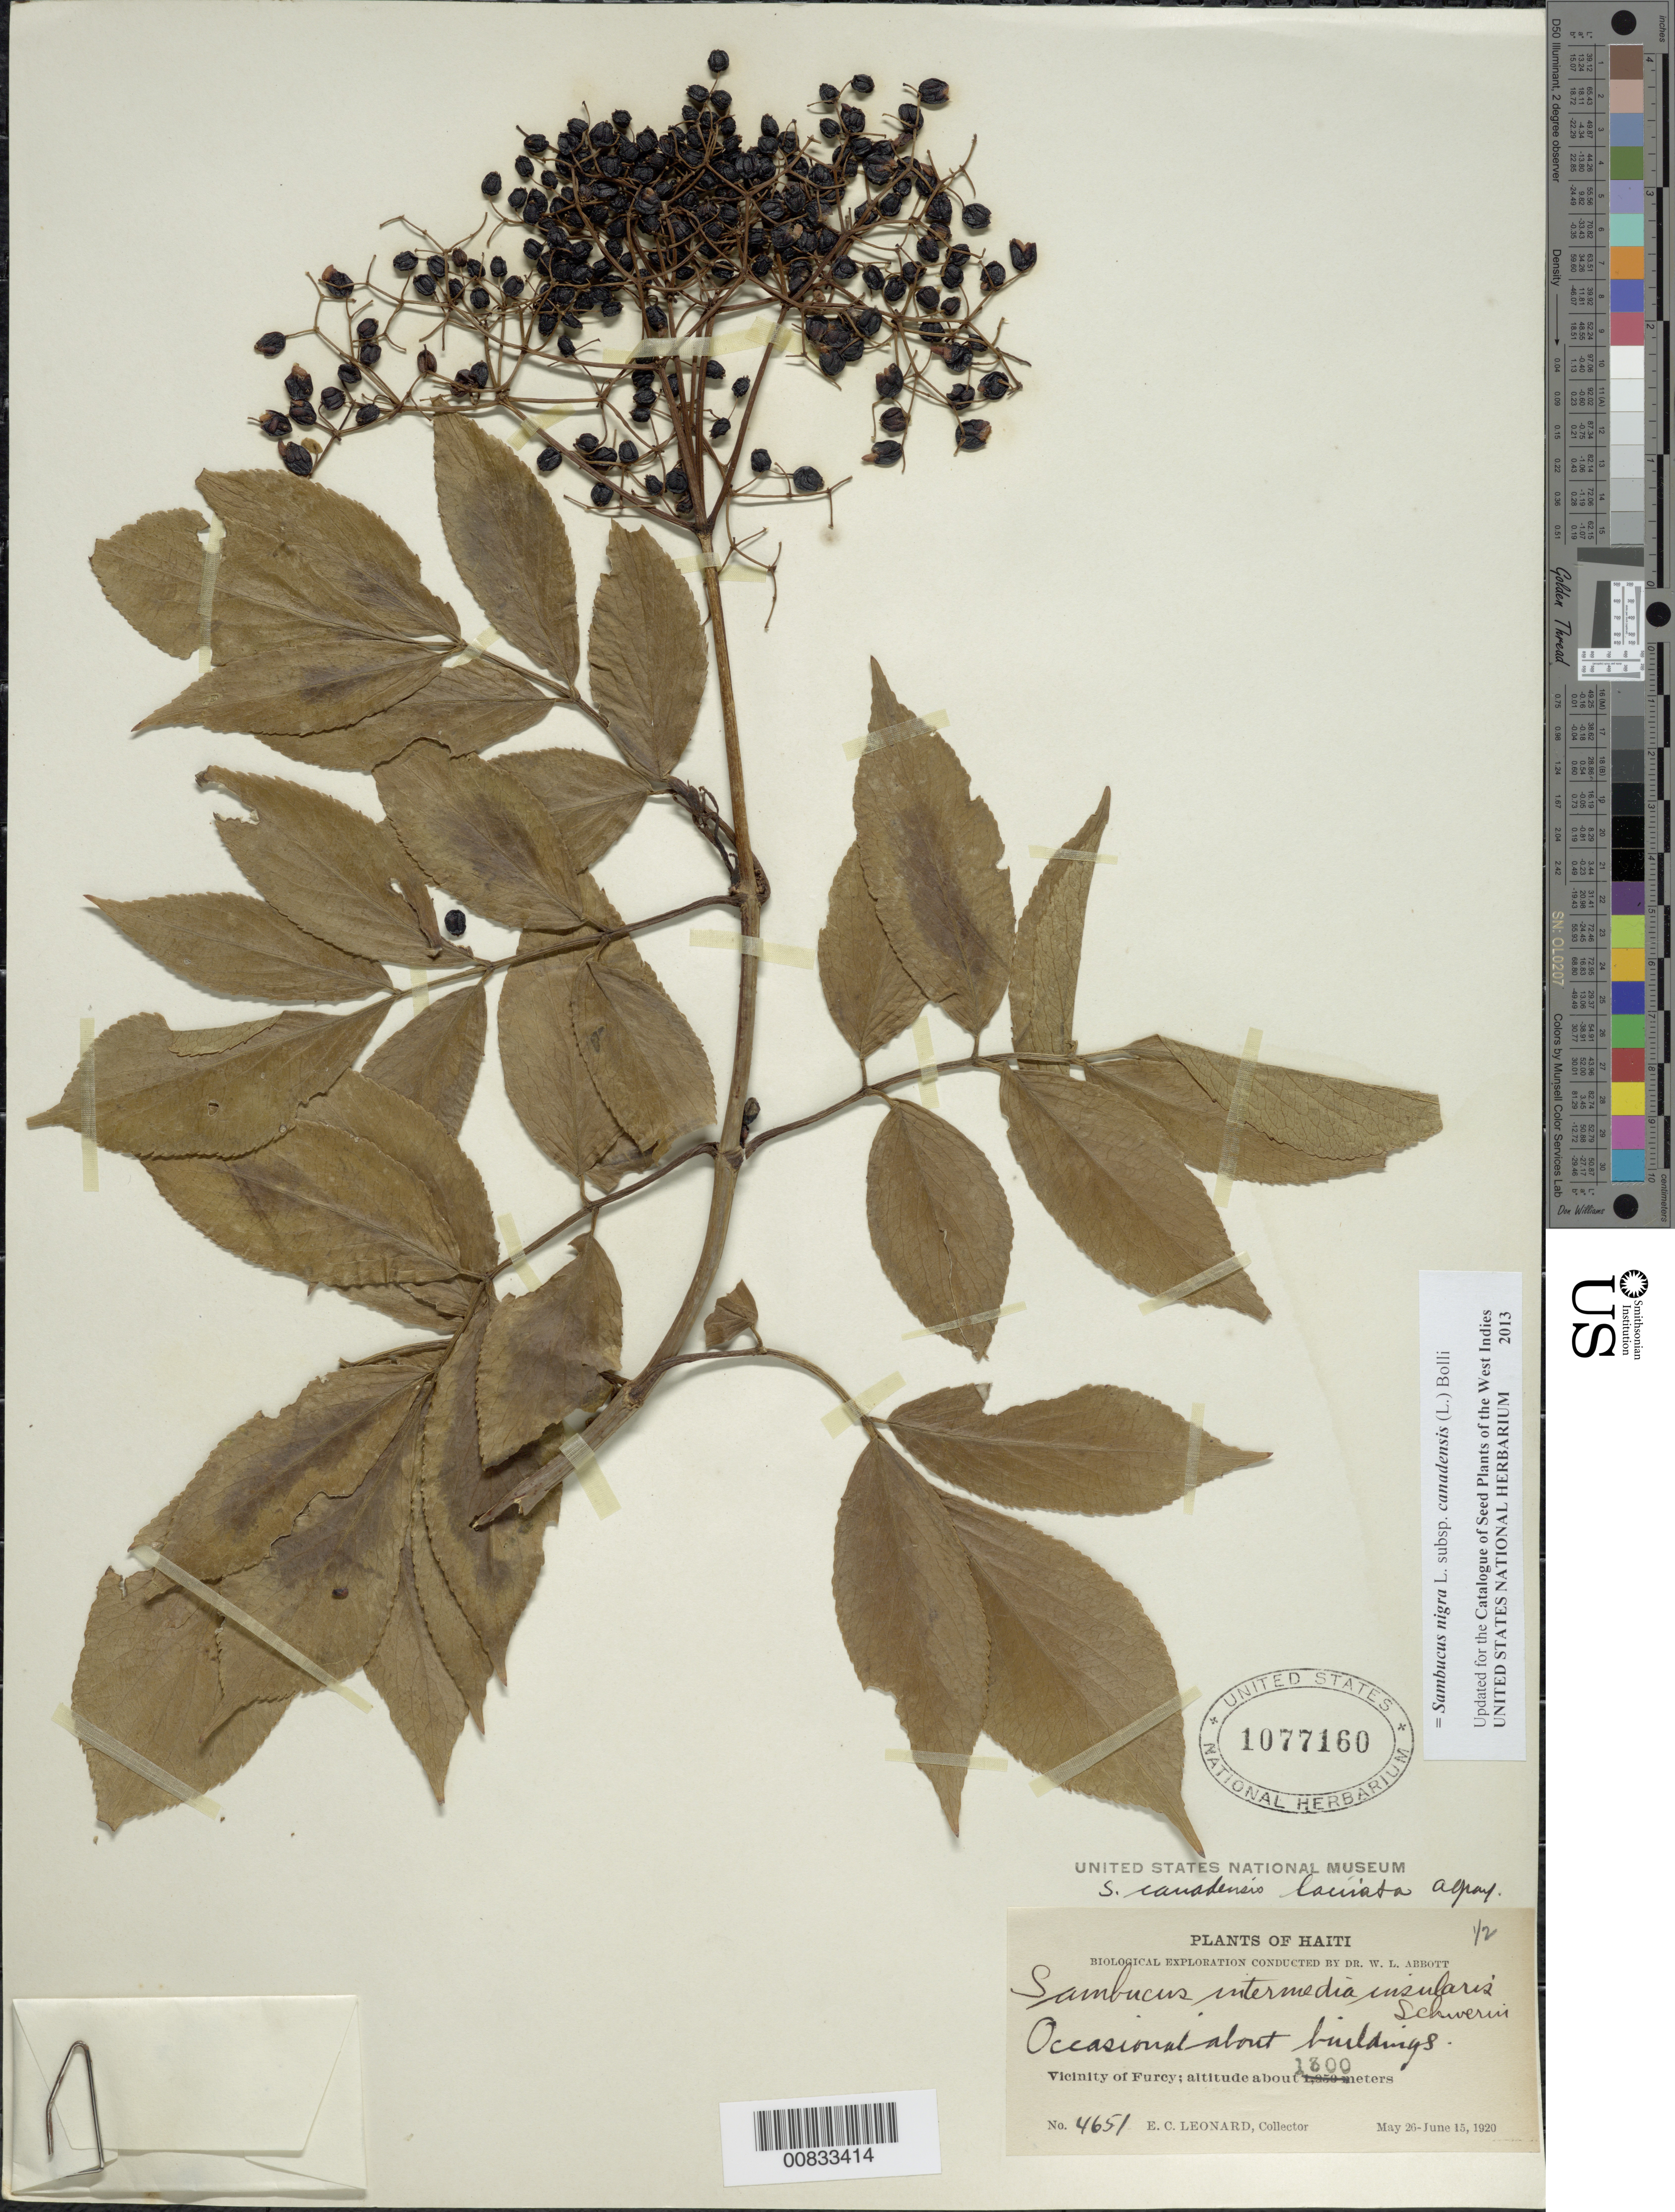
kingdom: Plantae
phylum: Tracheophyta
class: Magnoliopsida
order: Dipsacales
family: Viburnaceae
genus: Sambucus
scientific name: Sambucus nigra subsp. canadensis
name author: (L.) Bolli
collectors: E. C. Leonard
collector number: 4651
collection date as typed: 26 May 1920 to 15 Jun 1920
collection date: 1920-05-26/1920-06-15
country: Haiti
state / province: Ouest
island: Hispaniola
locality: Vicinity of Furcy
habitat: Occasional about buildings.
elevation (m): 1300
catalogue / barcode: US 1077160